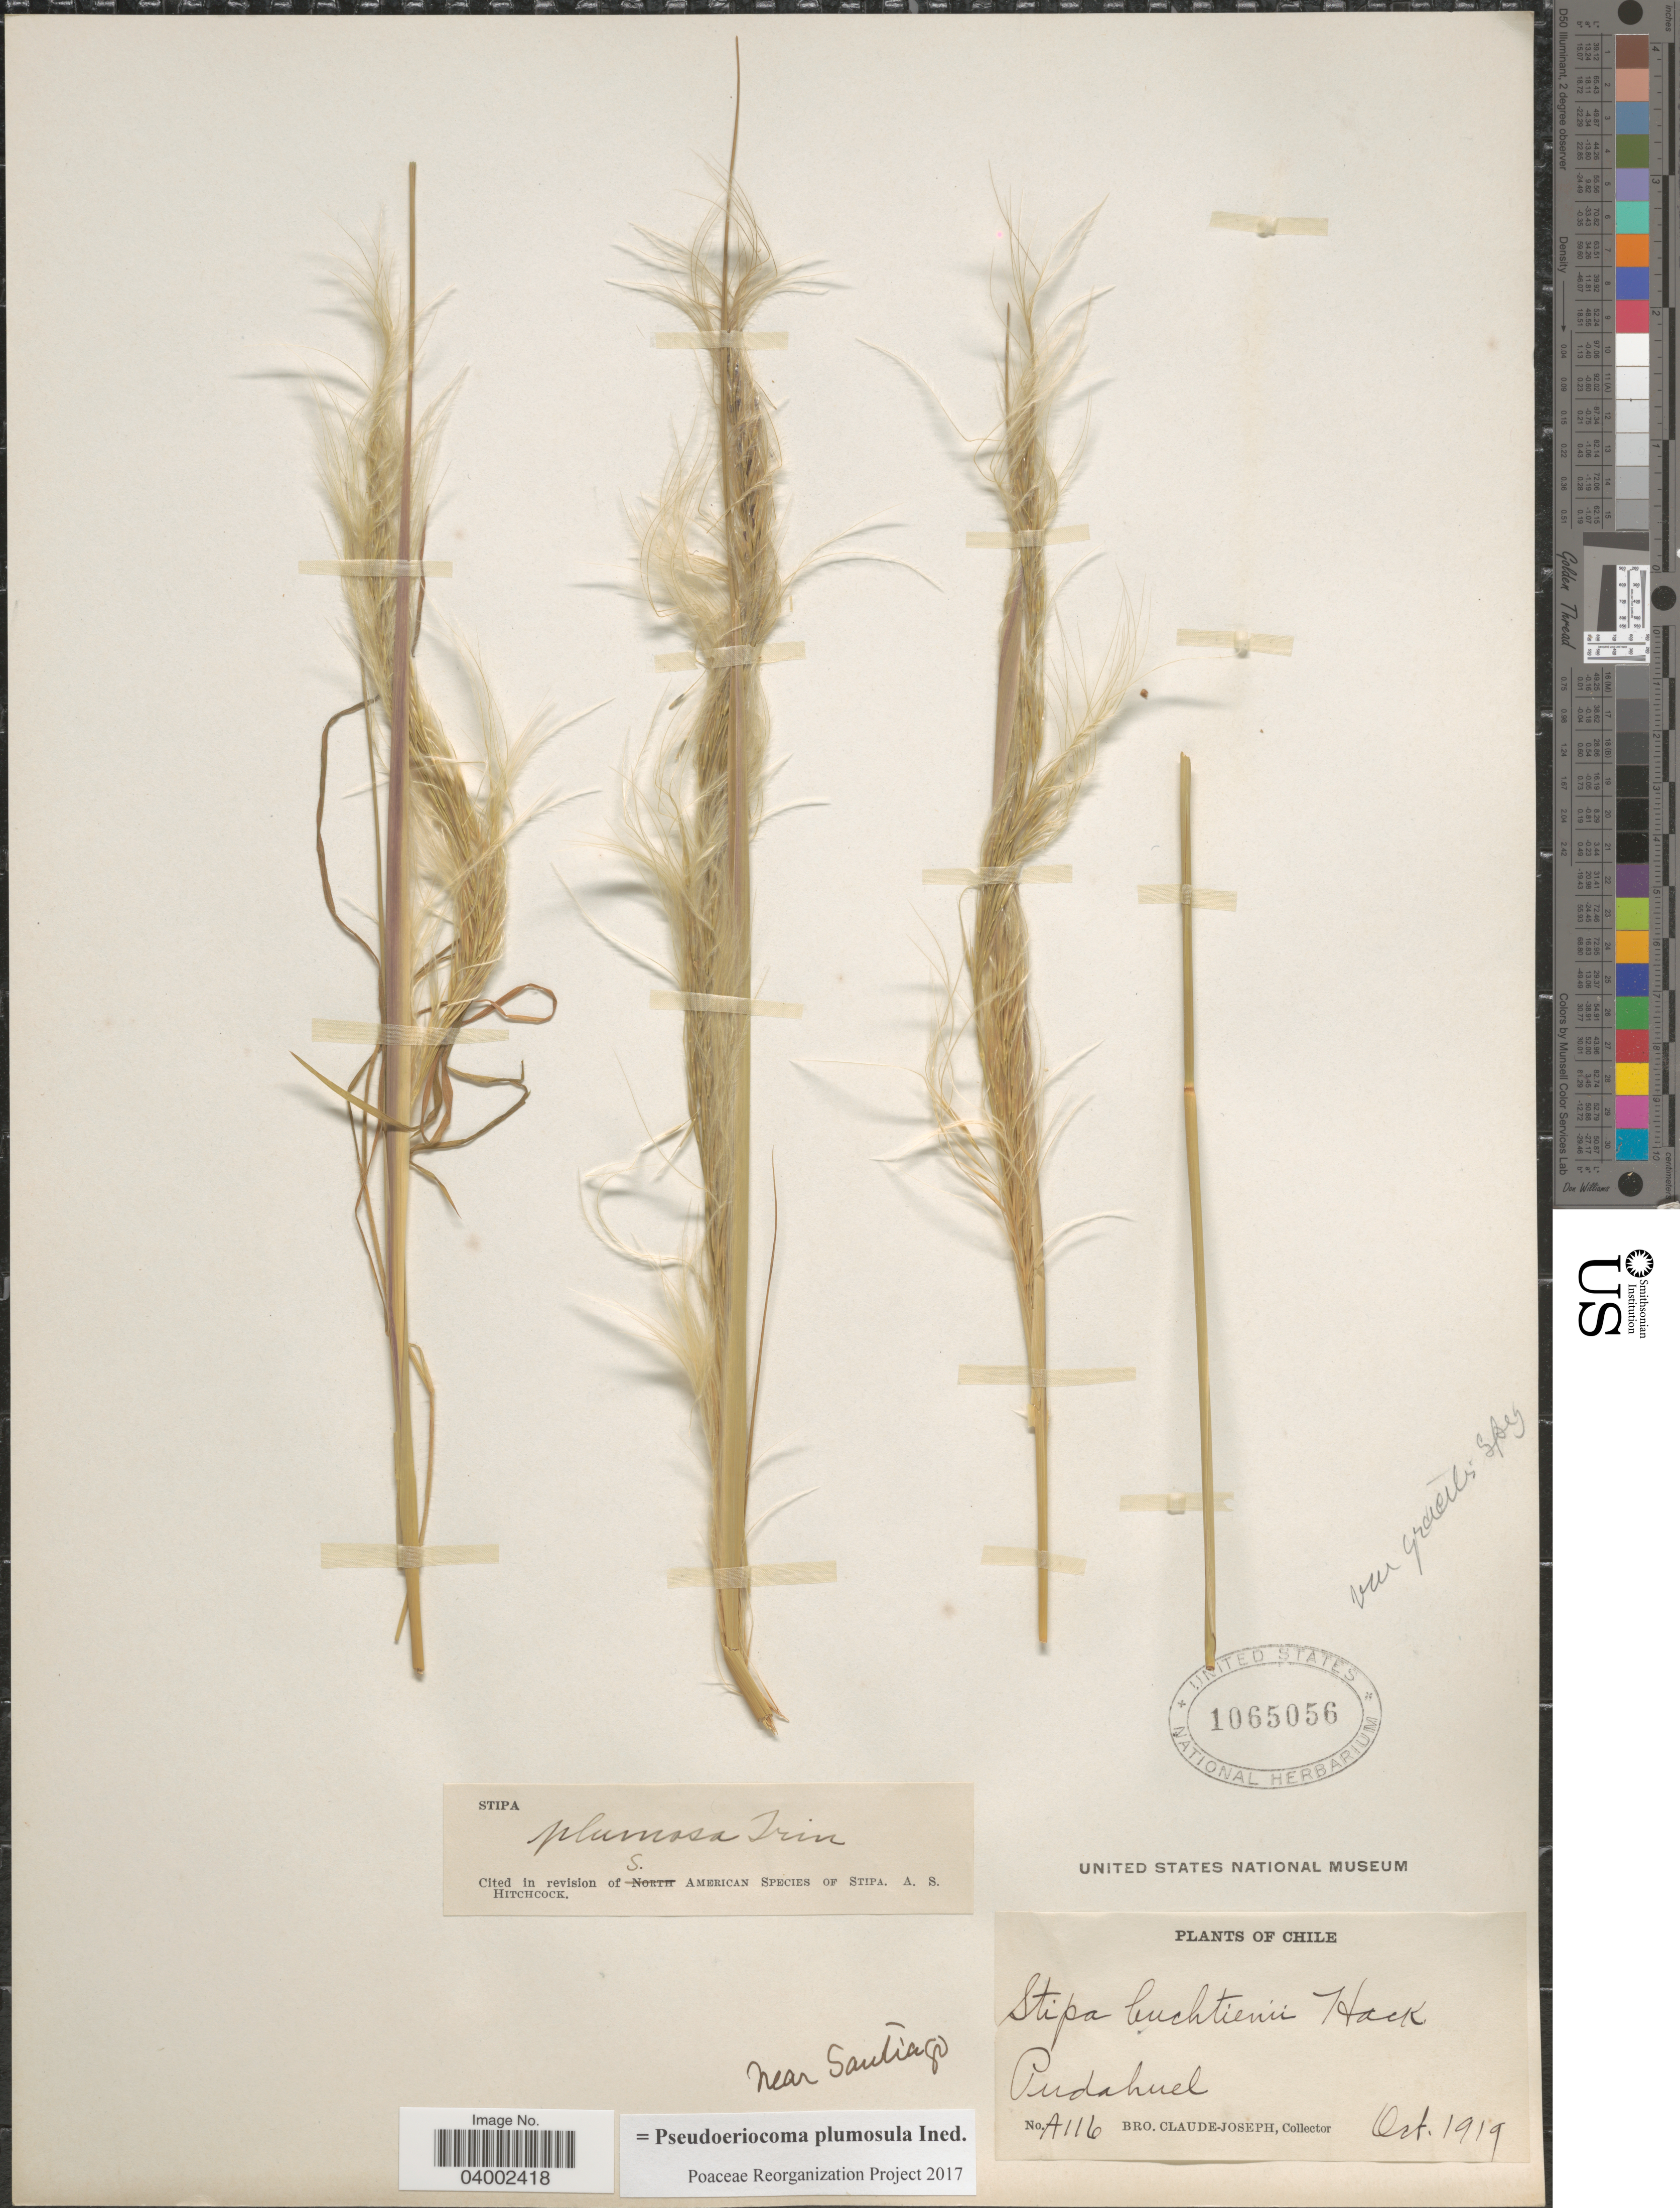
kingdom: Plantae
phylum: Tracheophyta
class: Liliopsida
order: Poales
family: Poaceae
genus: Pseudoeriocoma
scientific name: Pseudoeriocoma plumosula ined.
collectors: Bro. Claude-Joseph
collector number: A116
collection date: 1919-10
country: Chile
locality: Near Santiago. Pudahuel.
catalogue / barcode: US 1065056